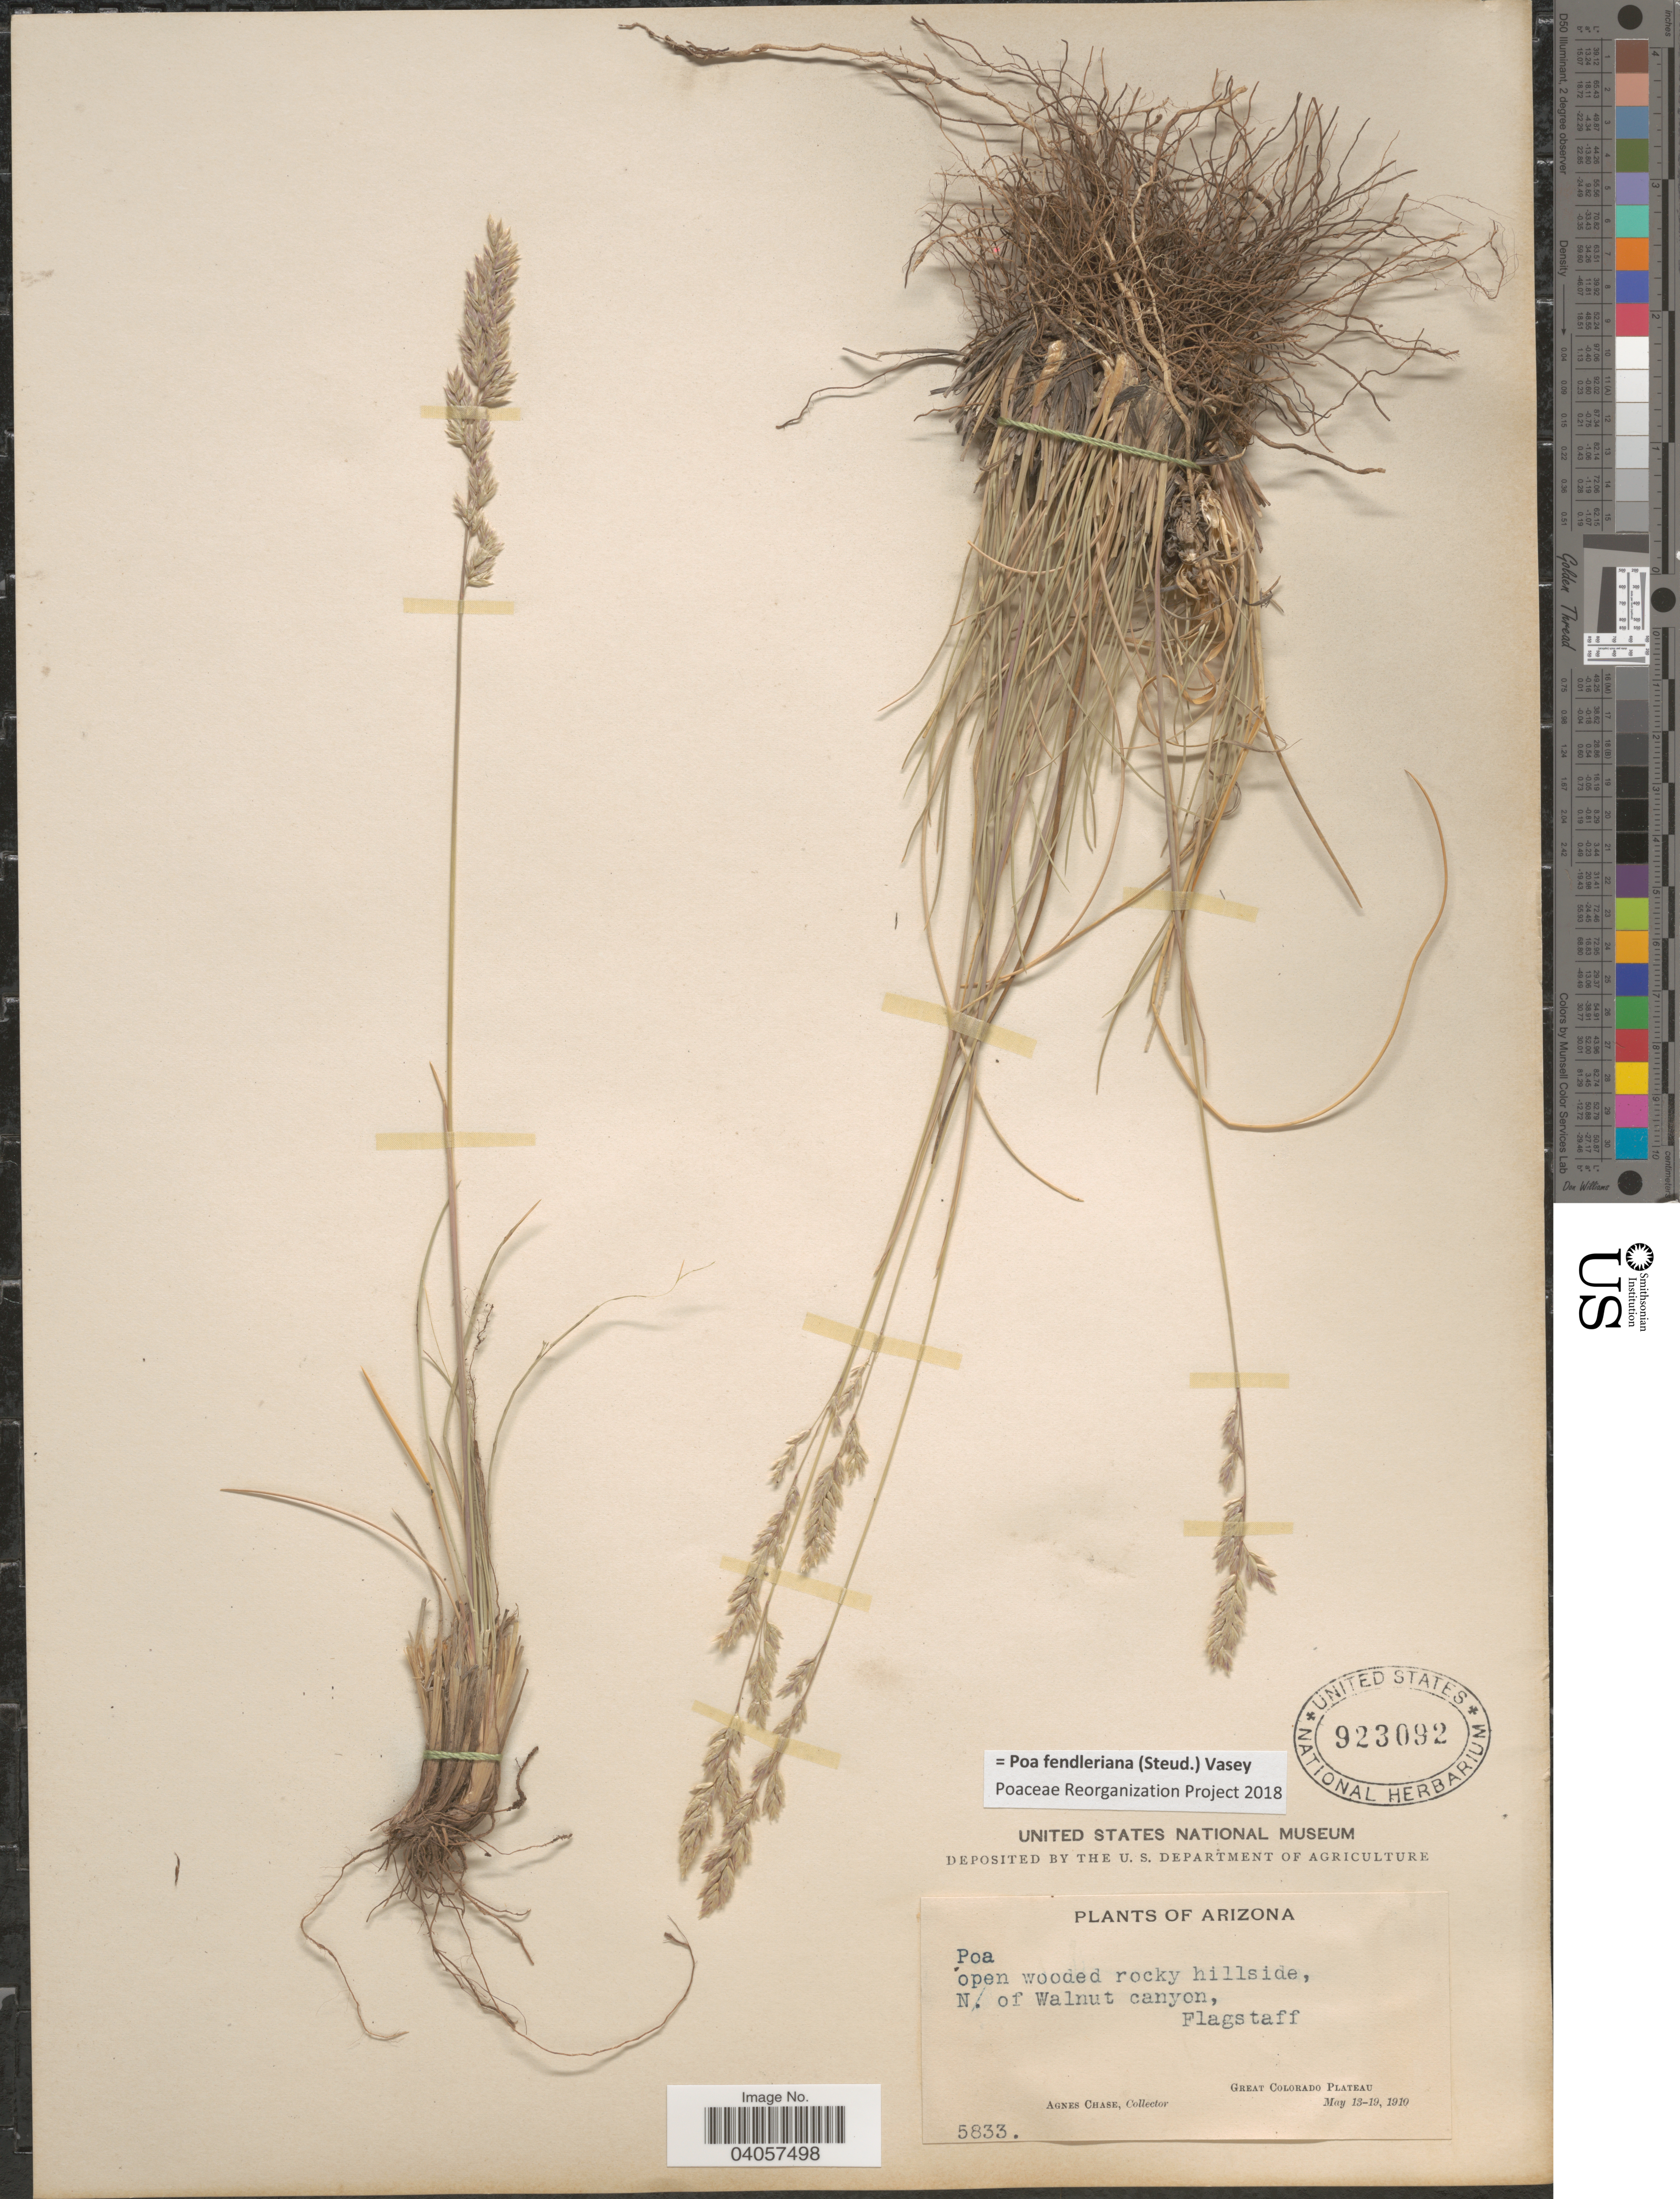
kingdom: Plantae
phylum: Tracheophyta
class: Liliopsida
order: Poales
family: Poaceae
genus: Poa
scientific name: Poa fendleriana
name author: (Steud.) Vasey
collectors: A. Chase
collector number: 5833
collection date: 1910-05-13/1910-05-19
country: United States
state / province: Arizona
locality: Open wooded rocky hillside, N. of Walnut canyon, Flagstaff. Great Colorado Plateau.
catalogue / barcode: US 923092